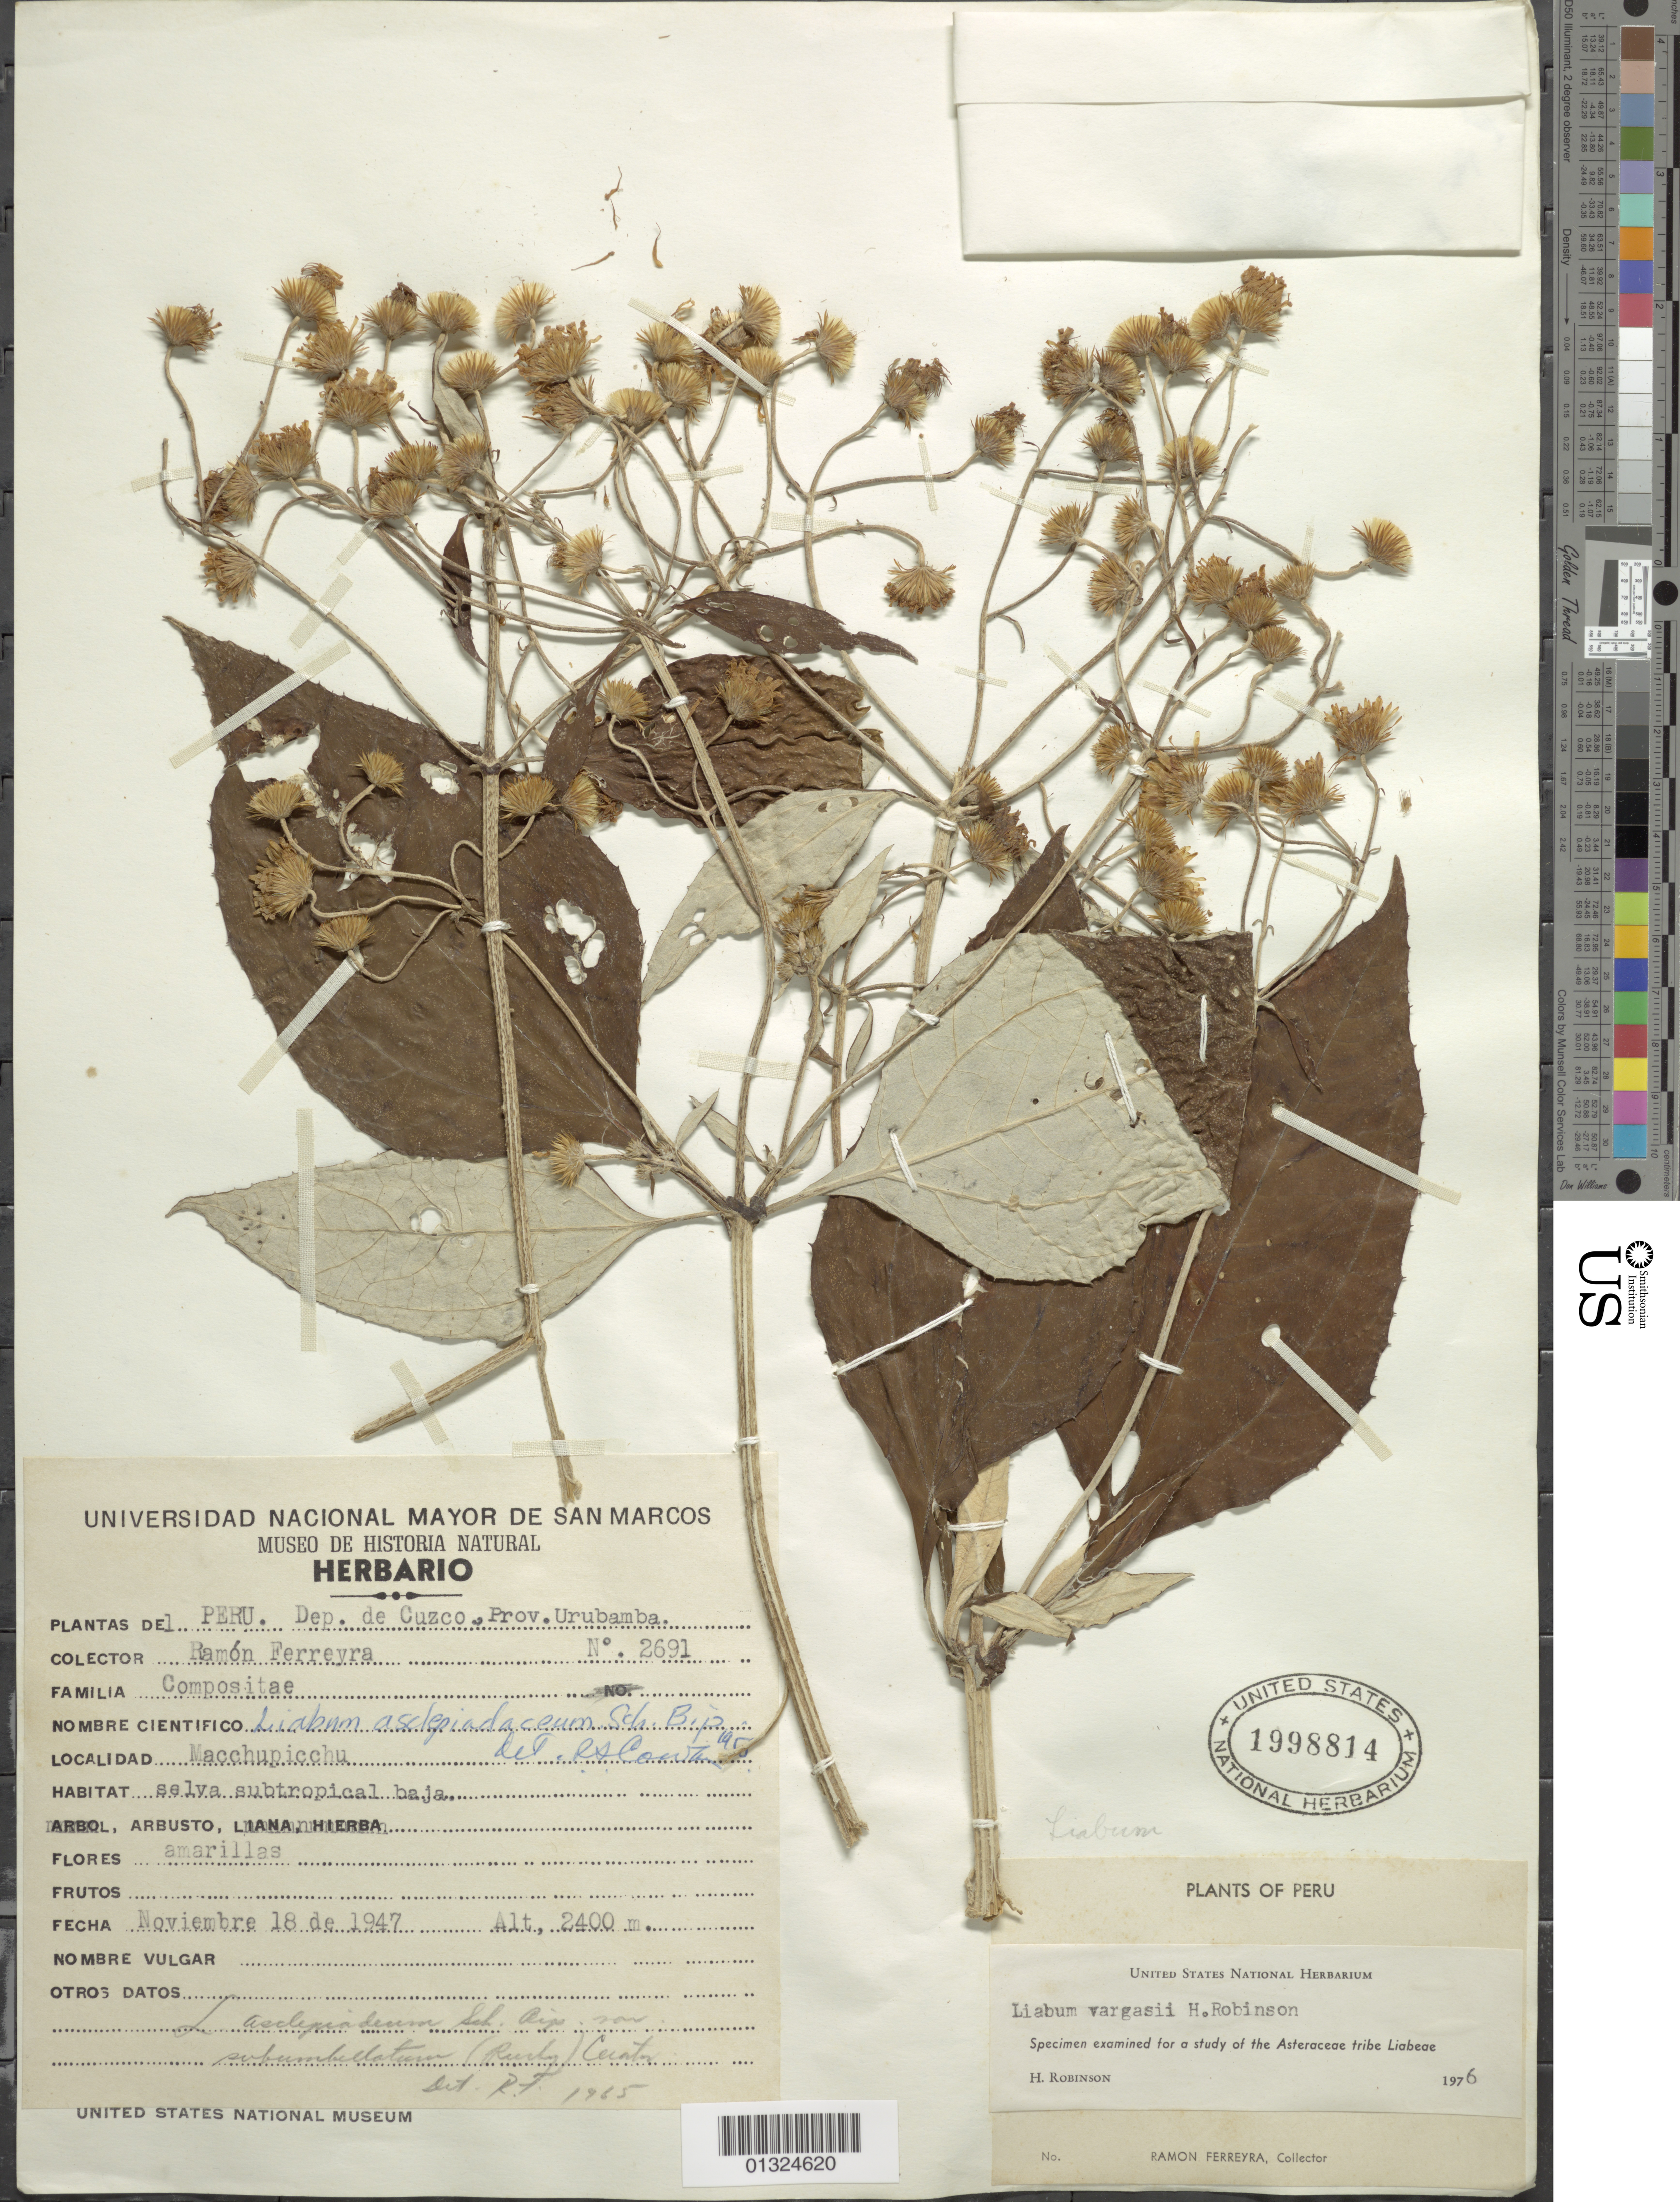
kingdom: Plantae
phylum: Tracheophyta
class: Magnoliopsida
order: Asterales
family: Asteraceae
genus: Liabum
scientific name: Liabum vargasii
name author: H. Rob.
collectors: R. A. Ferreyra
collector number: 2691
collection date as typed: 18 November 1947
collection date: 1947-11-18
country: Peru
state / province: Cusco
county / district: Urubamba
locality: Macchu Picchu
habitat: Selva subtropical baja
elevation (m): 2400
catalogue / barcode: US 1998814